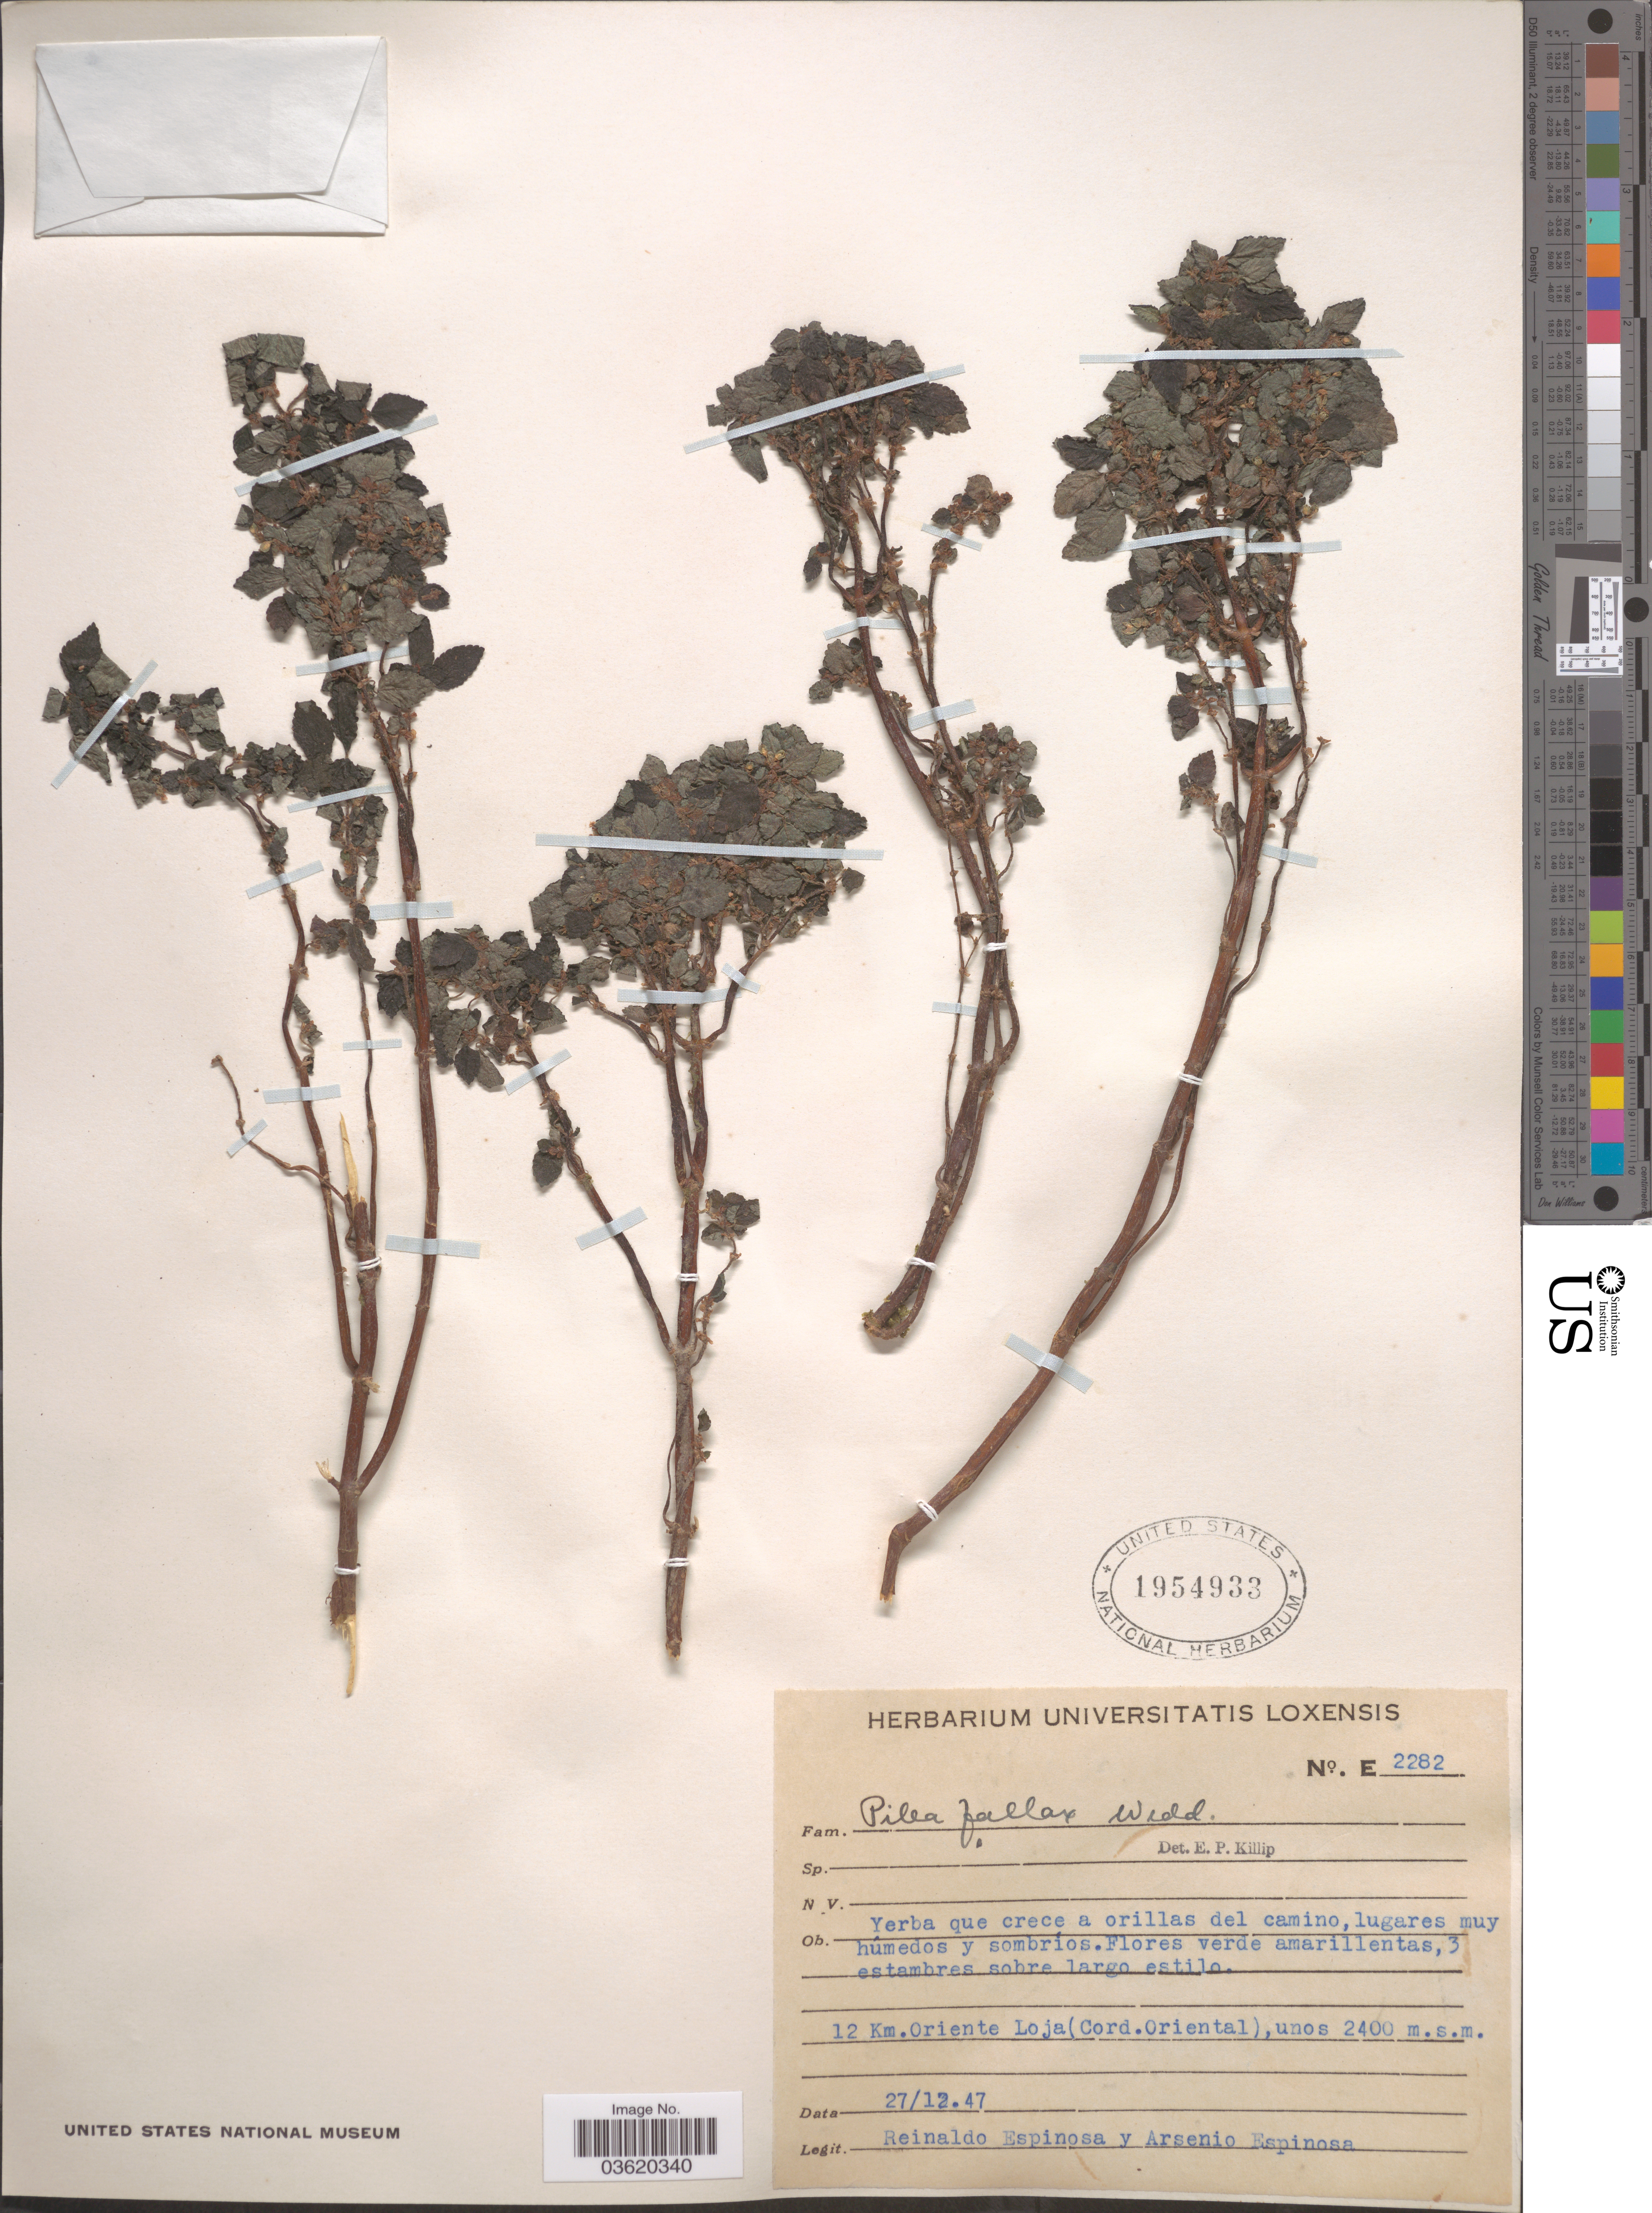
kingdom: Plantae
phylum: Tracheophyta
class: Magnoliopsida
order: Rosales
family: Urticaceae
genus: Pilea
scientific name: Pilea fallax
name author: Wedd.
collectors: R. Espinosa & A. Espinosa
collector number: E2282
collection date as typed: Transcribed d/m/y: 27/12/47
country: Ecuador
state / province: Loja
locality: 12 Km. Oriente Loja (Cord. Oriental).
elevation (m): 2400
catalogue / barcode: US 1954933